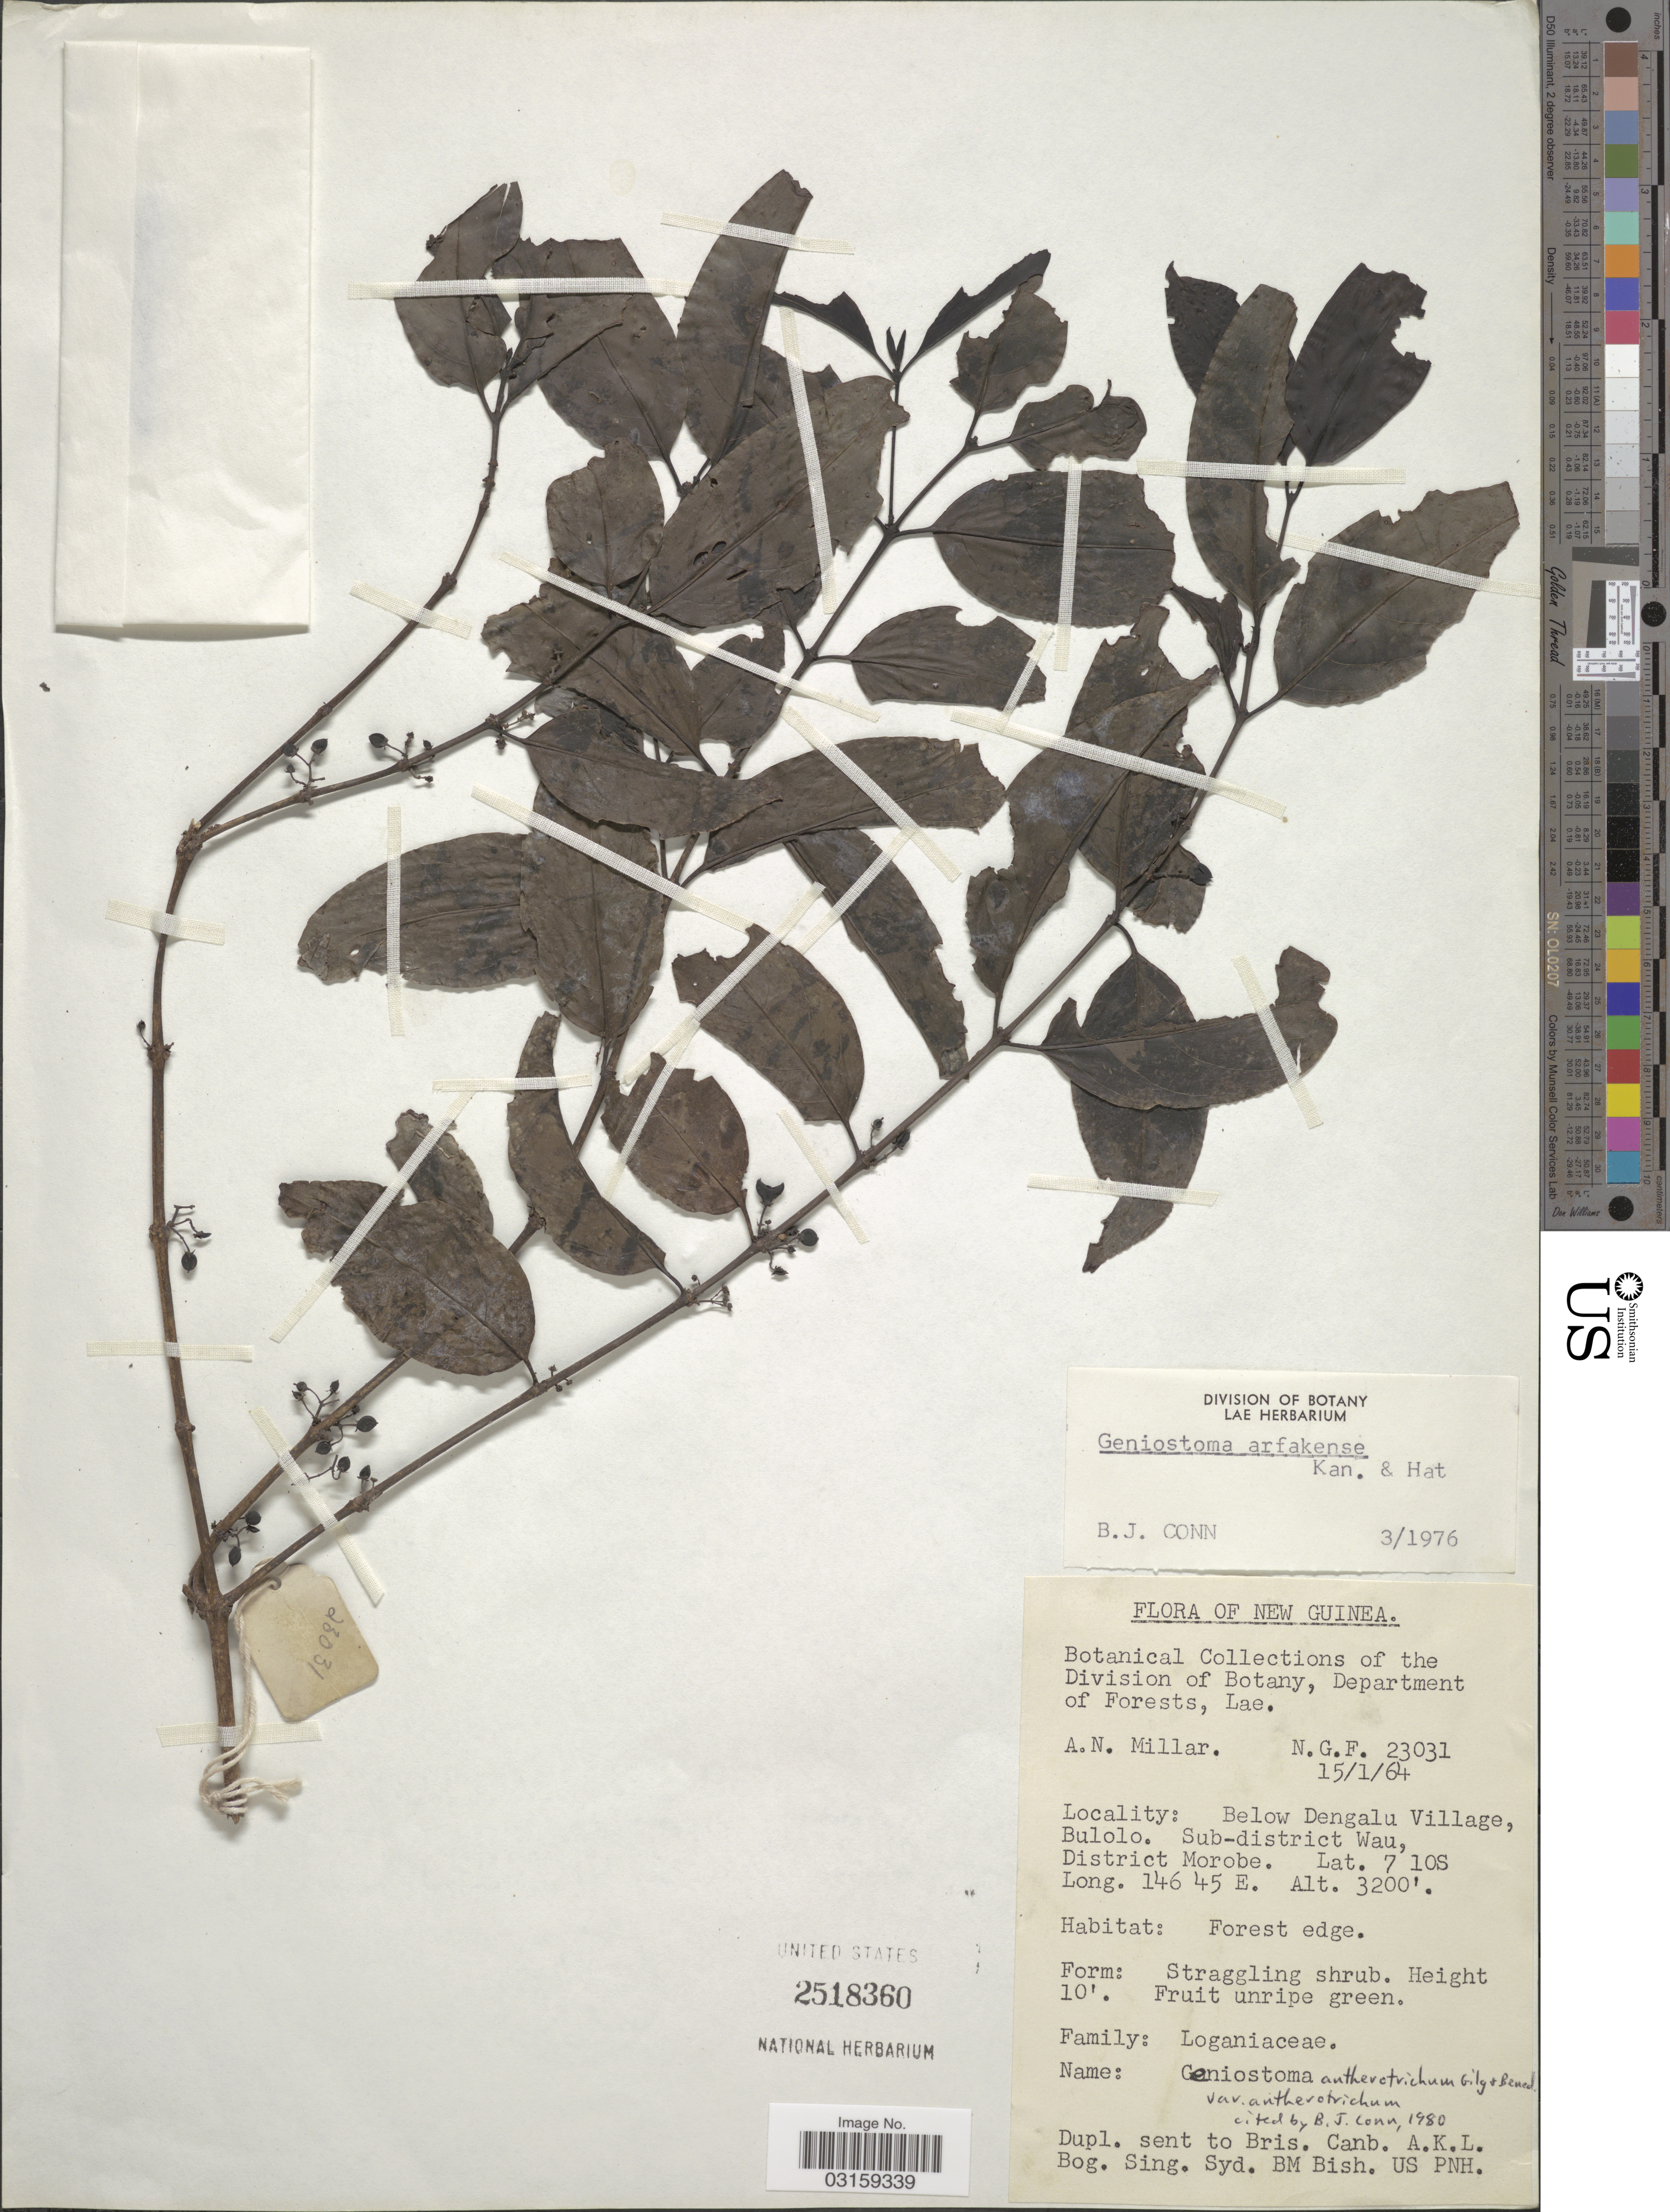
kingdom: Plantae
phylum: Tracheophyta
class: Magnoliopsida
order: Gentianales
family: Loganiaceae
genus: Geniostoma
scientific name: Geniostoma antherotrichum var. antherotrichum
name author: Gilg & Gilg-Ben.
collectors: A. Millar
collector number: NGF23031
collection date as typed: Transcribed d/m/y: 15/1/64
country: Papua New Guinea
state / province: Morobe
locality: New Guinea. Below Dengalu Village, Bulolo. Sub-district Wau, District Morobe.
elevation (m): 975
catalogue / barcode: US 2518360